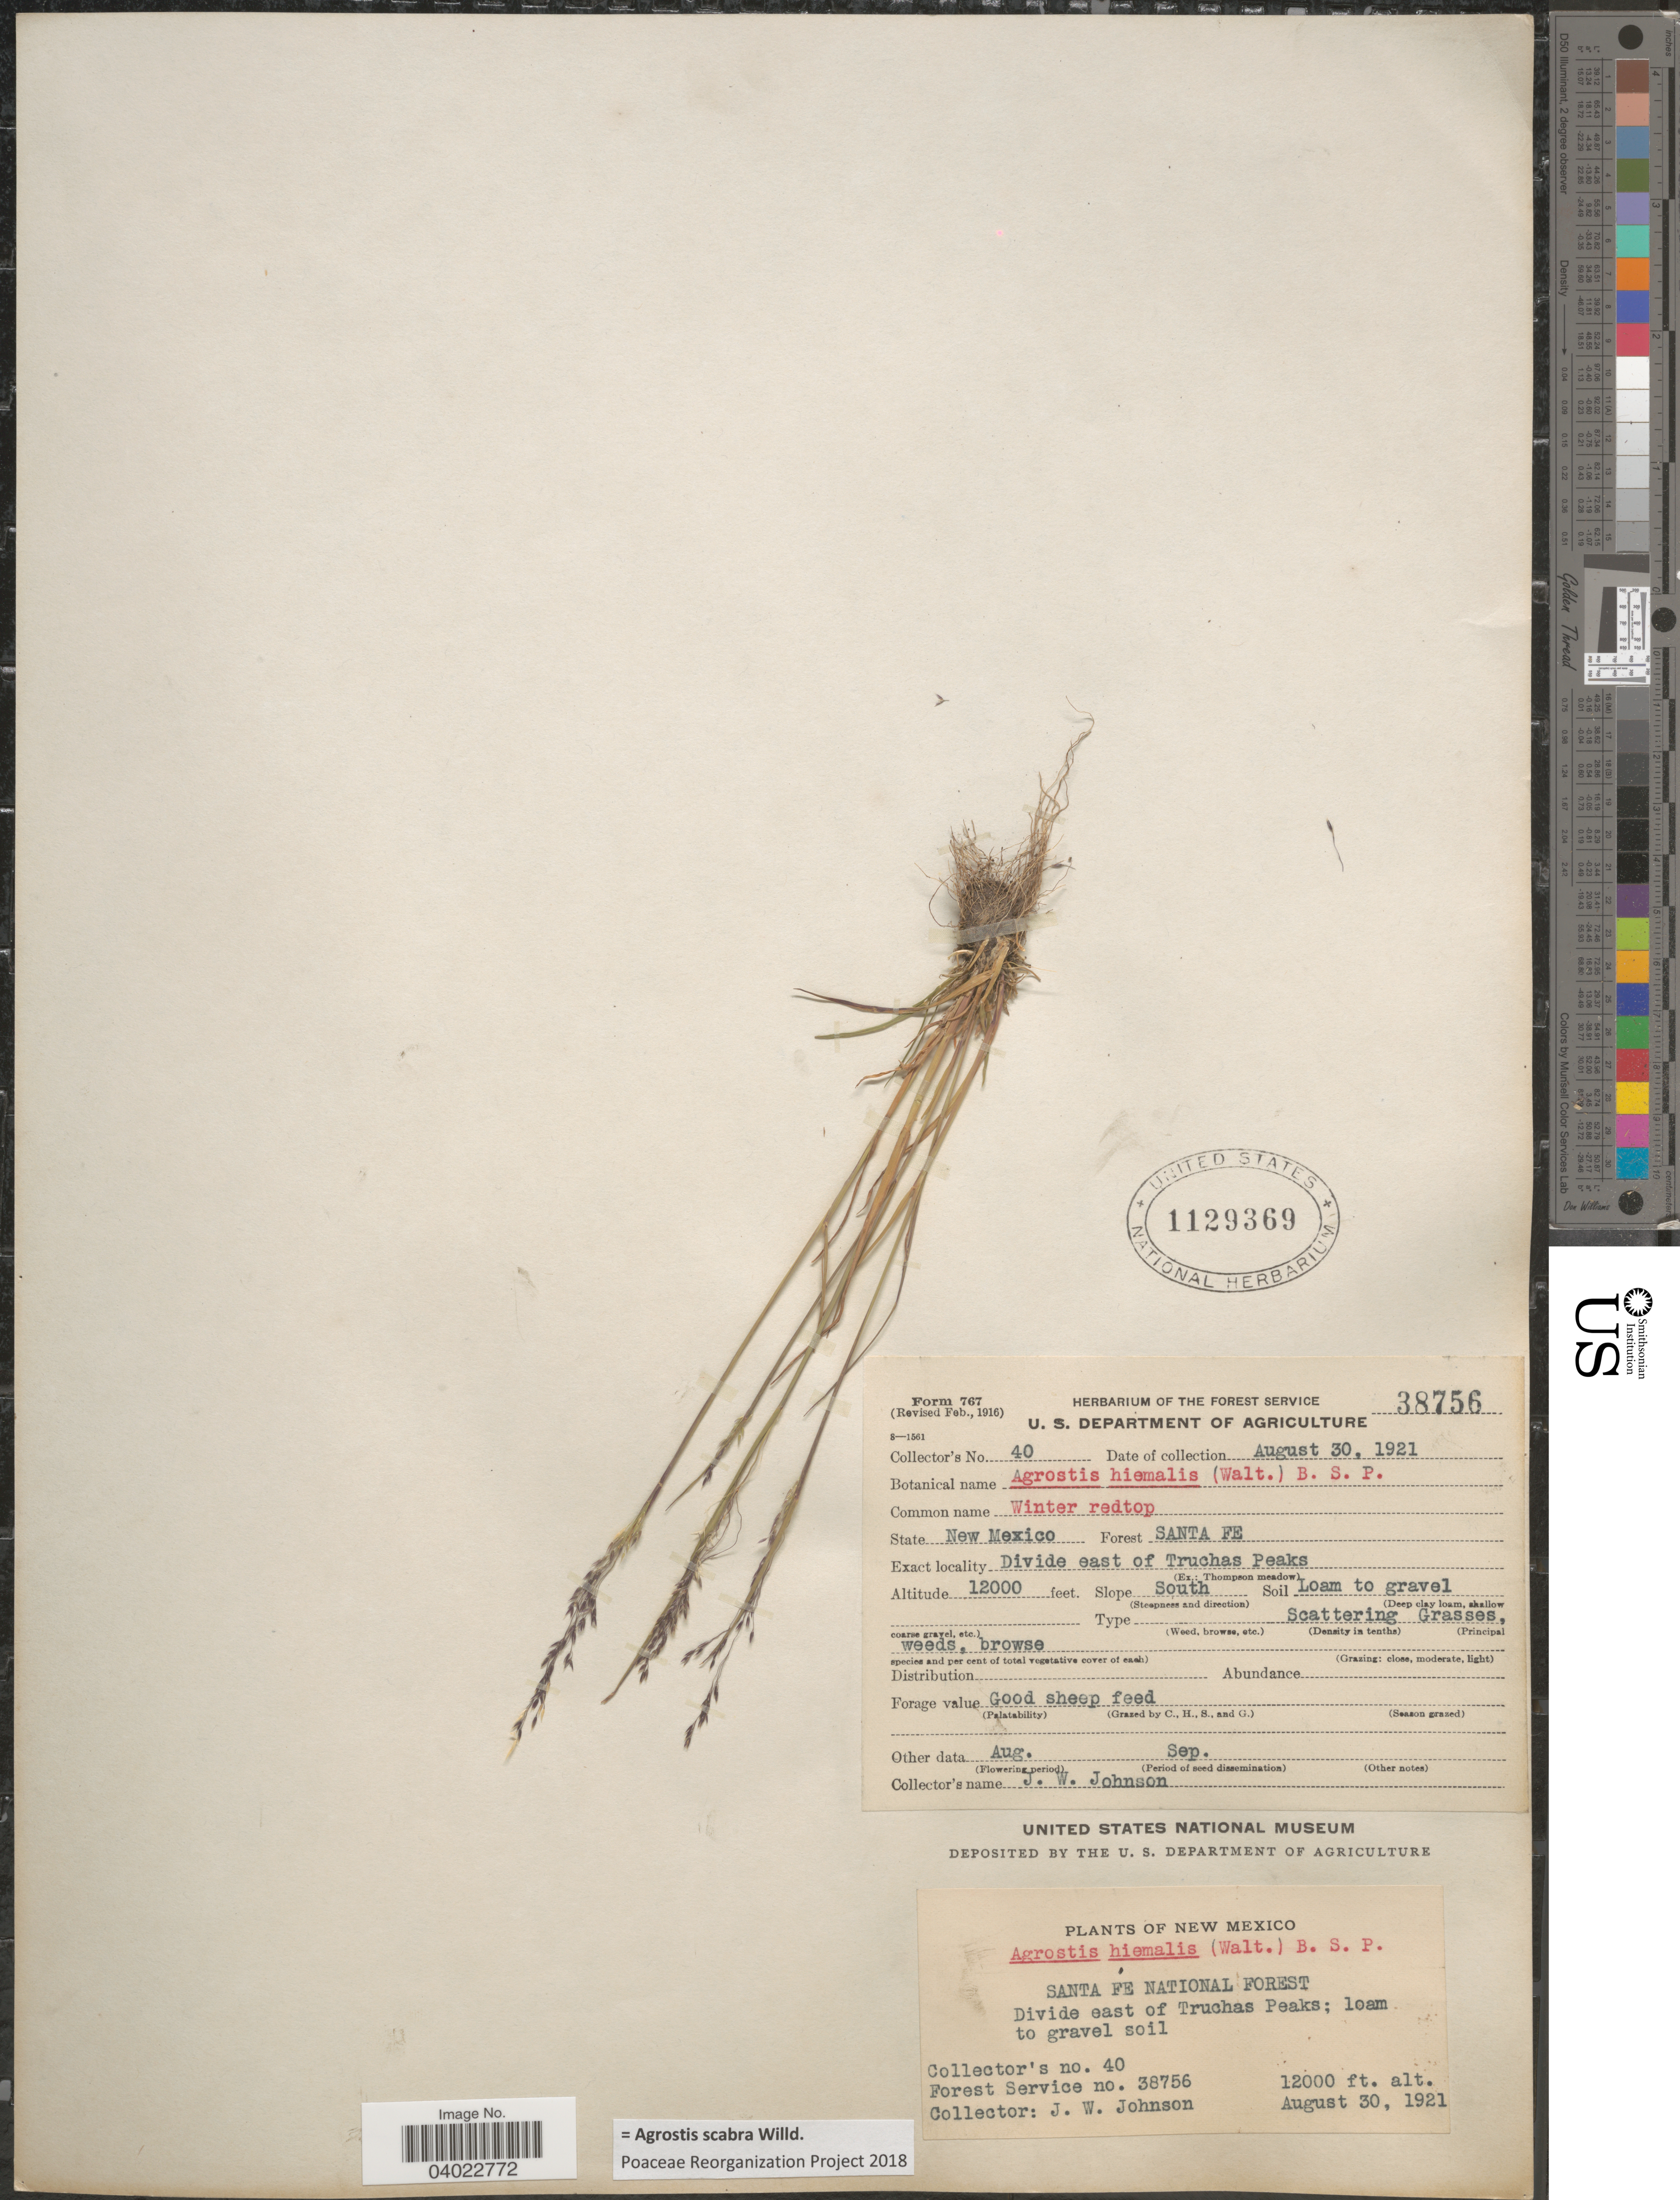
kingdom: Plantae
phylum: Tracheophyta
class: Liliopsida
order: Poales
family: Poaceae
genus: Agrostis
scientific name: Agrostis scabra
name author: Willd.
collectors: J. W. Johnson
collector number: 40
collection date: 1921-08-30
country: United States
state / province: New Mexico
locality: Santa Fe National Forest. Divide east of Truchas Peaks. Slope South.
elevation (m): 3658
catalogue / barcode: US 1129369